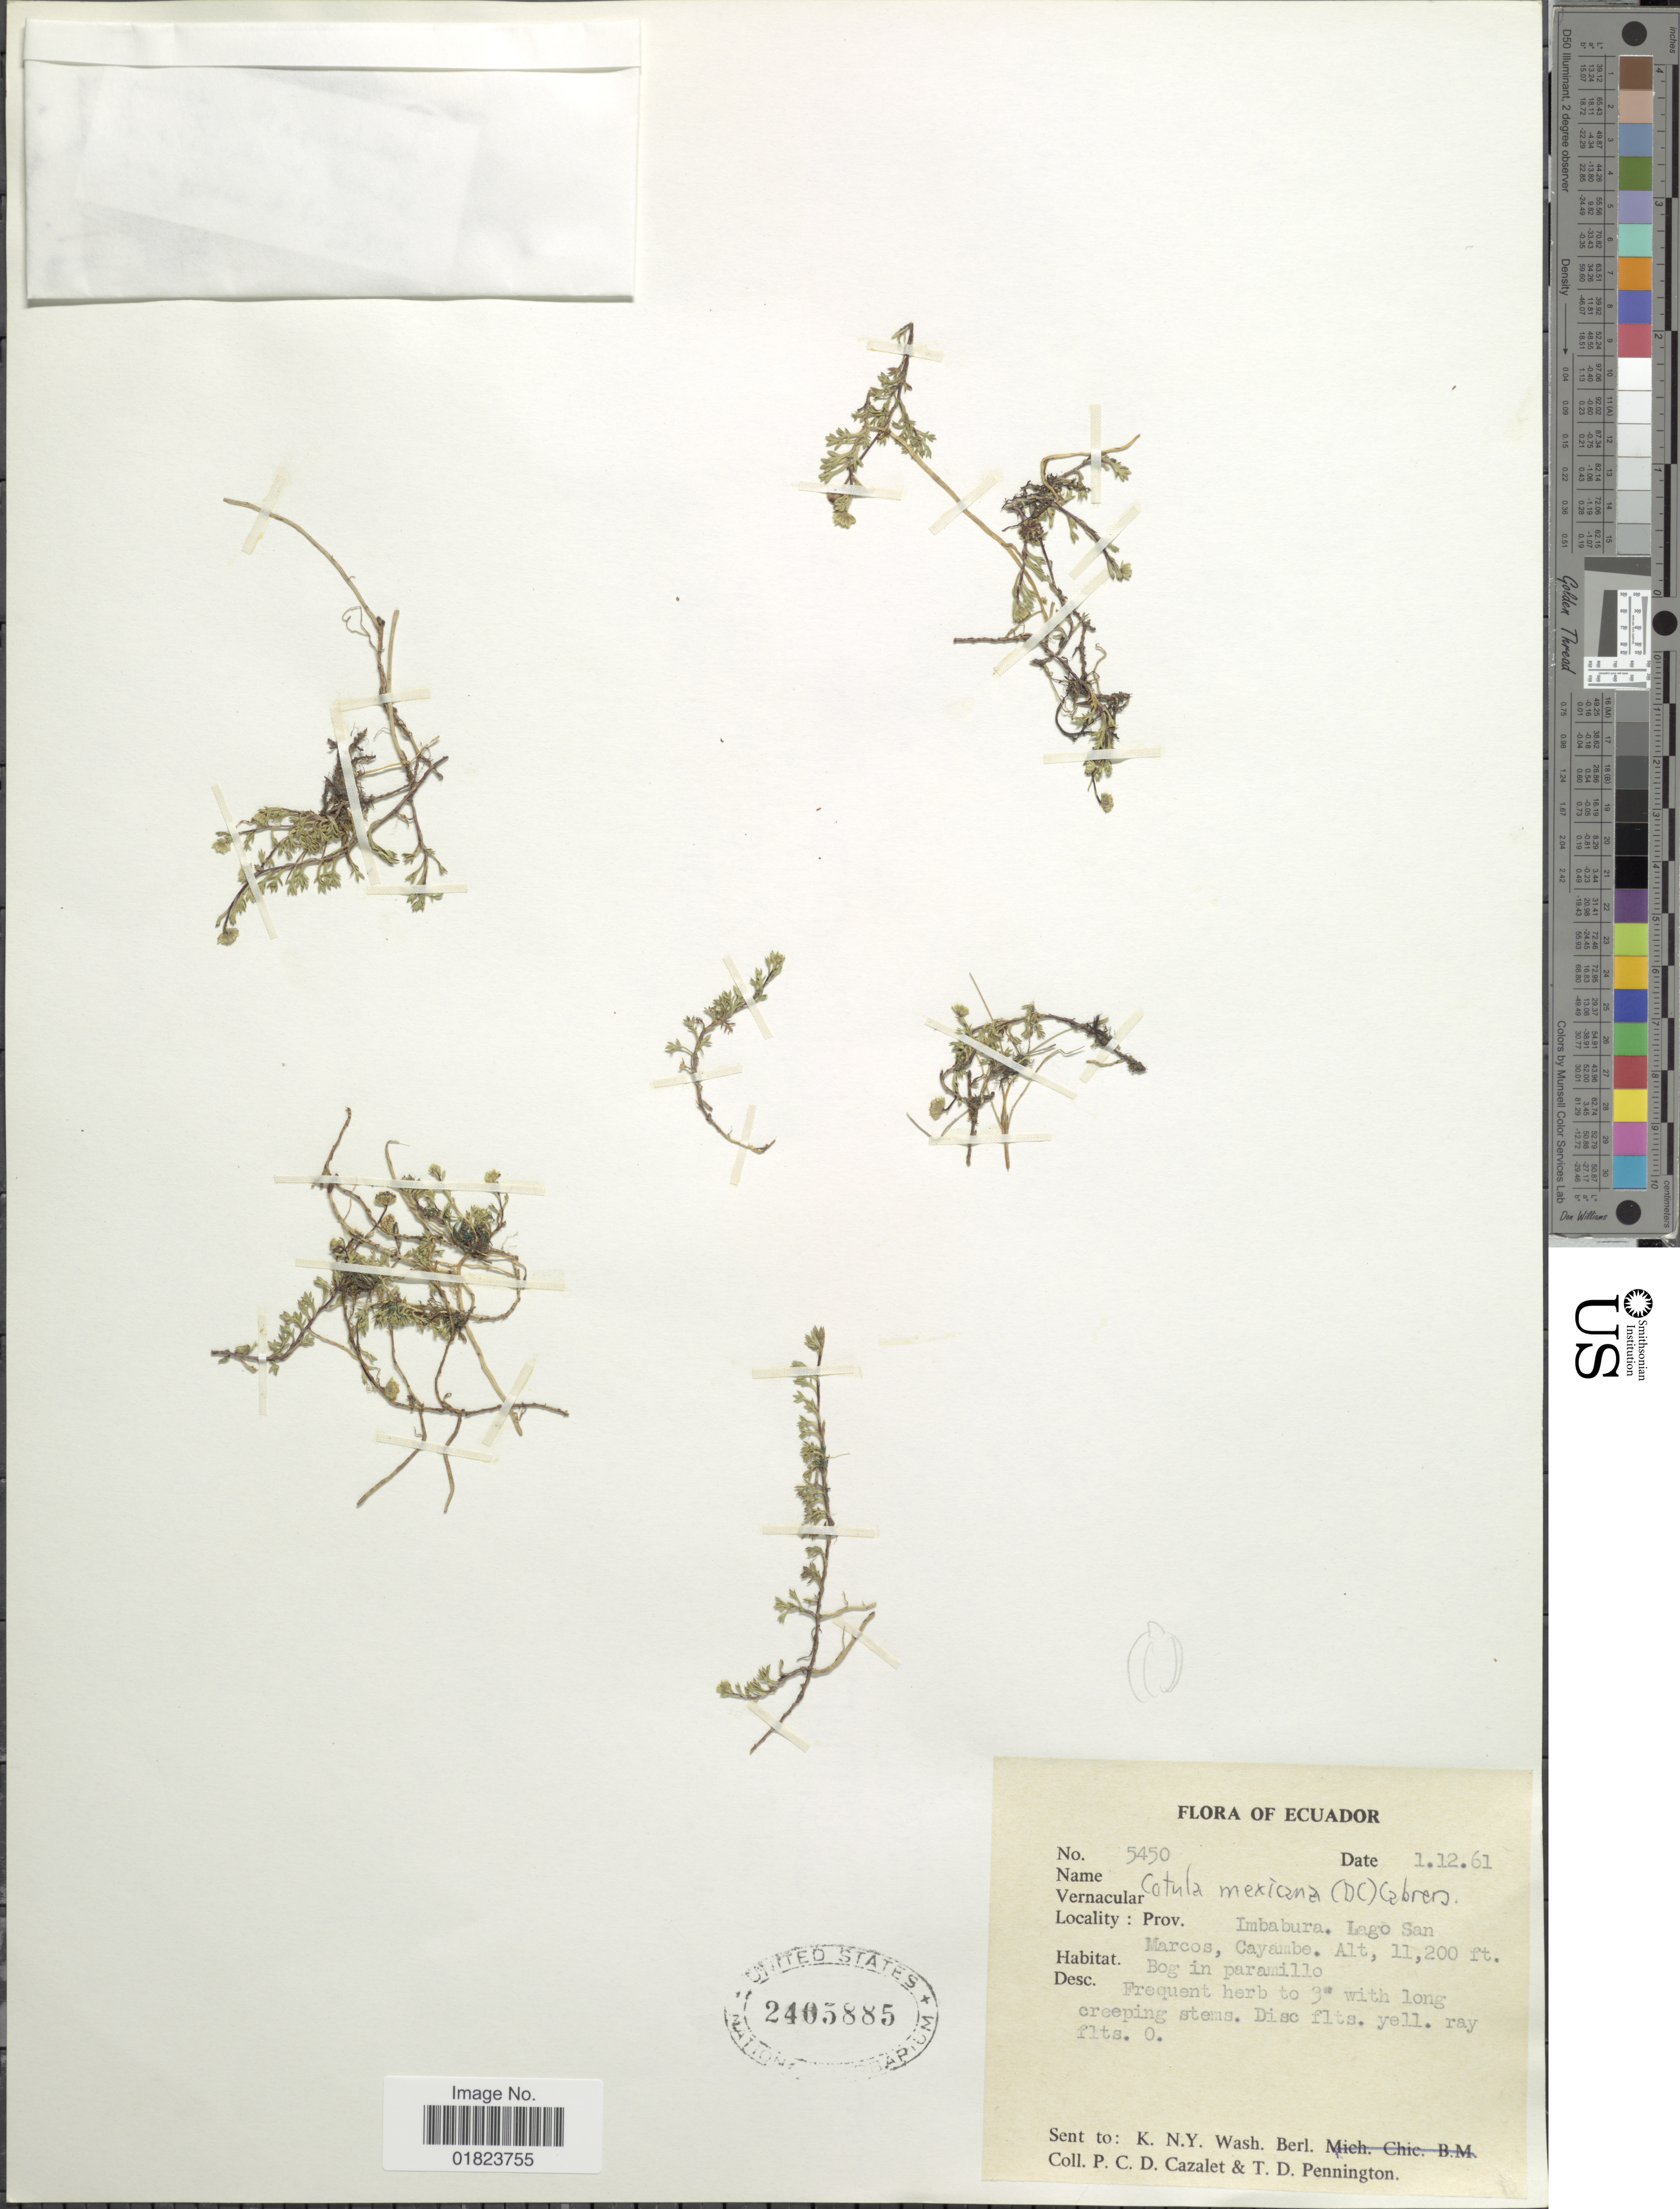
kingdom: Plantae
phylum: Tracheophyta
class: Magnoliopsida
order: Asterales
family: Asteraceae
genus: Cotula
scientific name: Cotula minuta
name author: G. Forst.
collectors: P. C. D. Cazalet & T. D. Pennington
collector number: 5450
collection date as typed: Transcribed d/m/y: 1/12/61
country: Ecuador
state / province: Imbabura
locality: Prov. Imbabura, Lago San. marcos, Cayambe.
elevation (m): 3414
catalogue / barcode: US 2405885